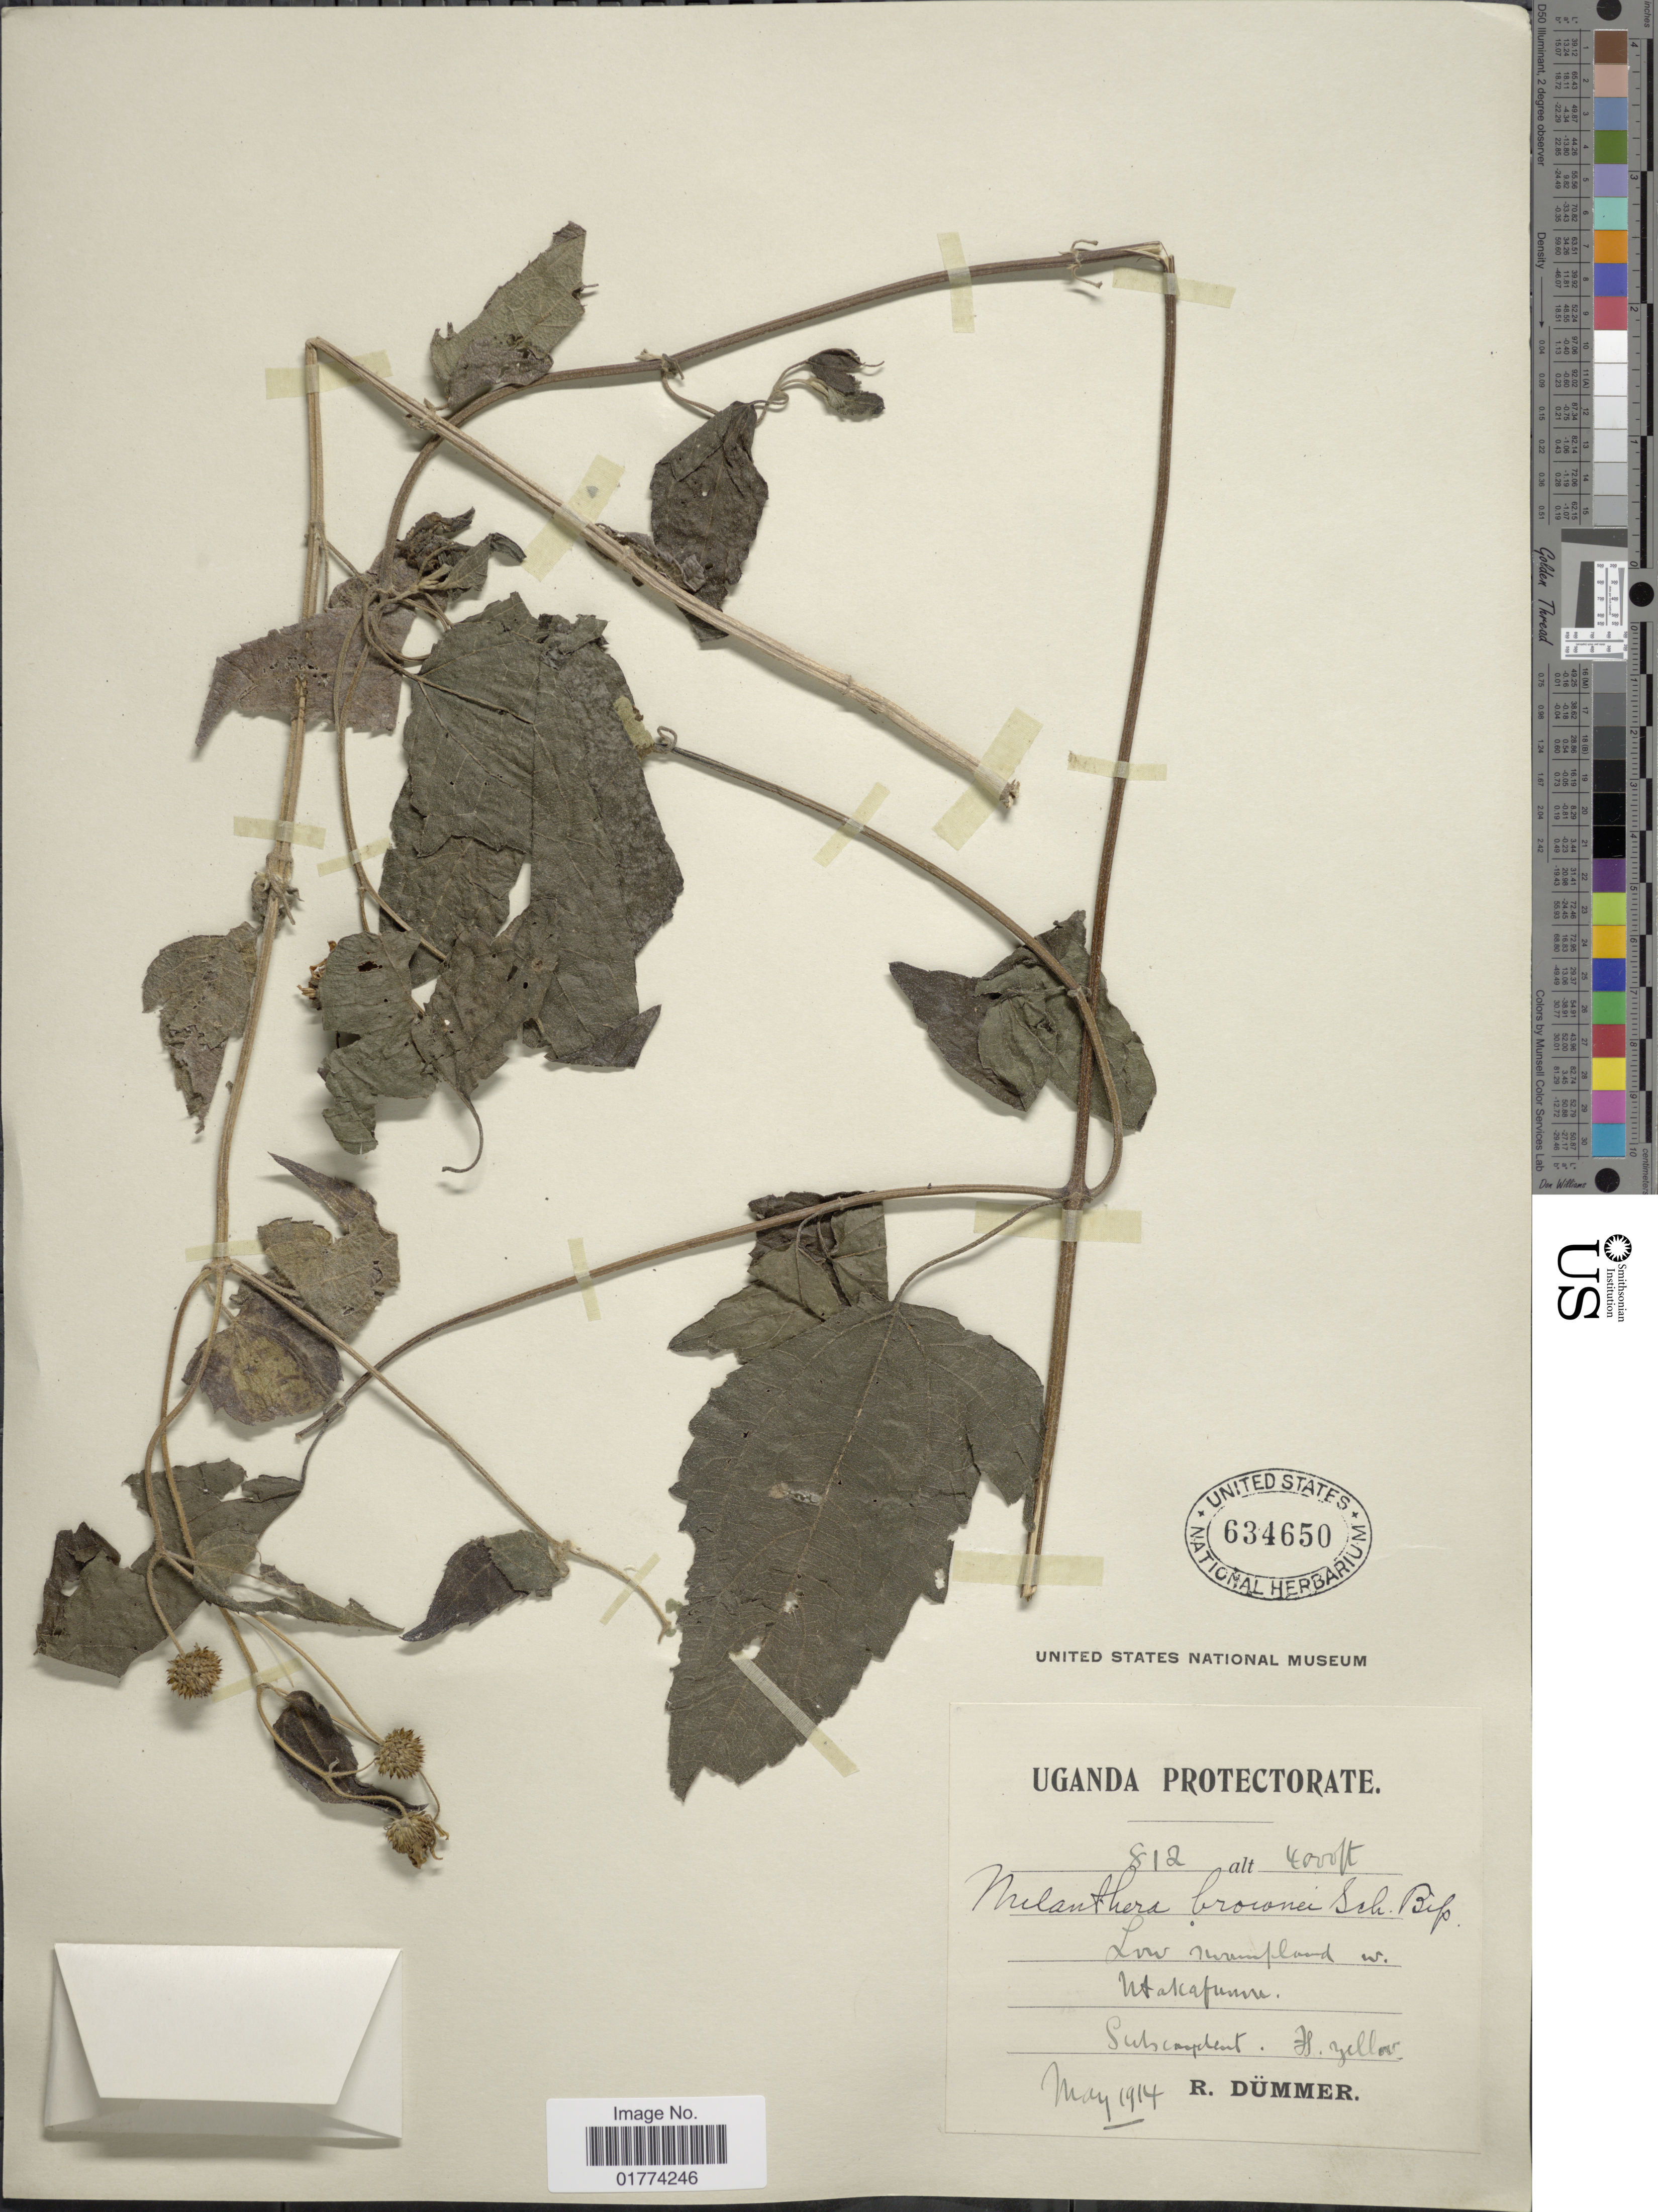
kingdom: Plantae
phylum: Tracheophyta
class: Magnoliopsida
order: Asterales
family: Asteraceae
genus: Melanthera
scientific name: Melanthera scandens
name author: (Schumach. & Thonn.) Brenan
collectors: R. Drummer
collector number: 812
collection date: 1914-05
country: Uganda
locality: Ow wodland w. tacafuna, Subscoopent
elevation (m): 1219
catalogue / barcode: US 34650